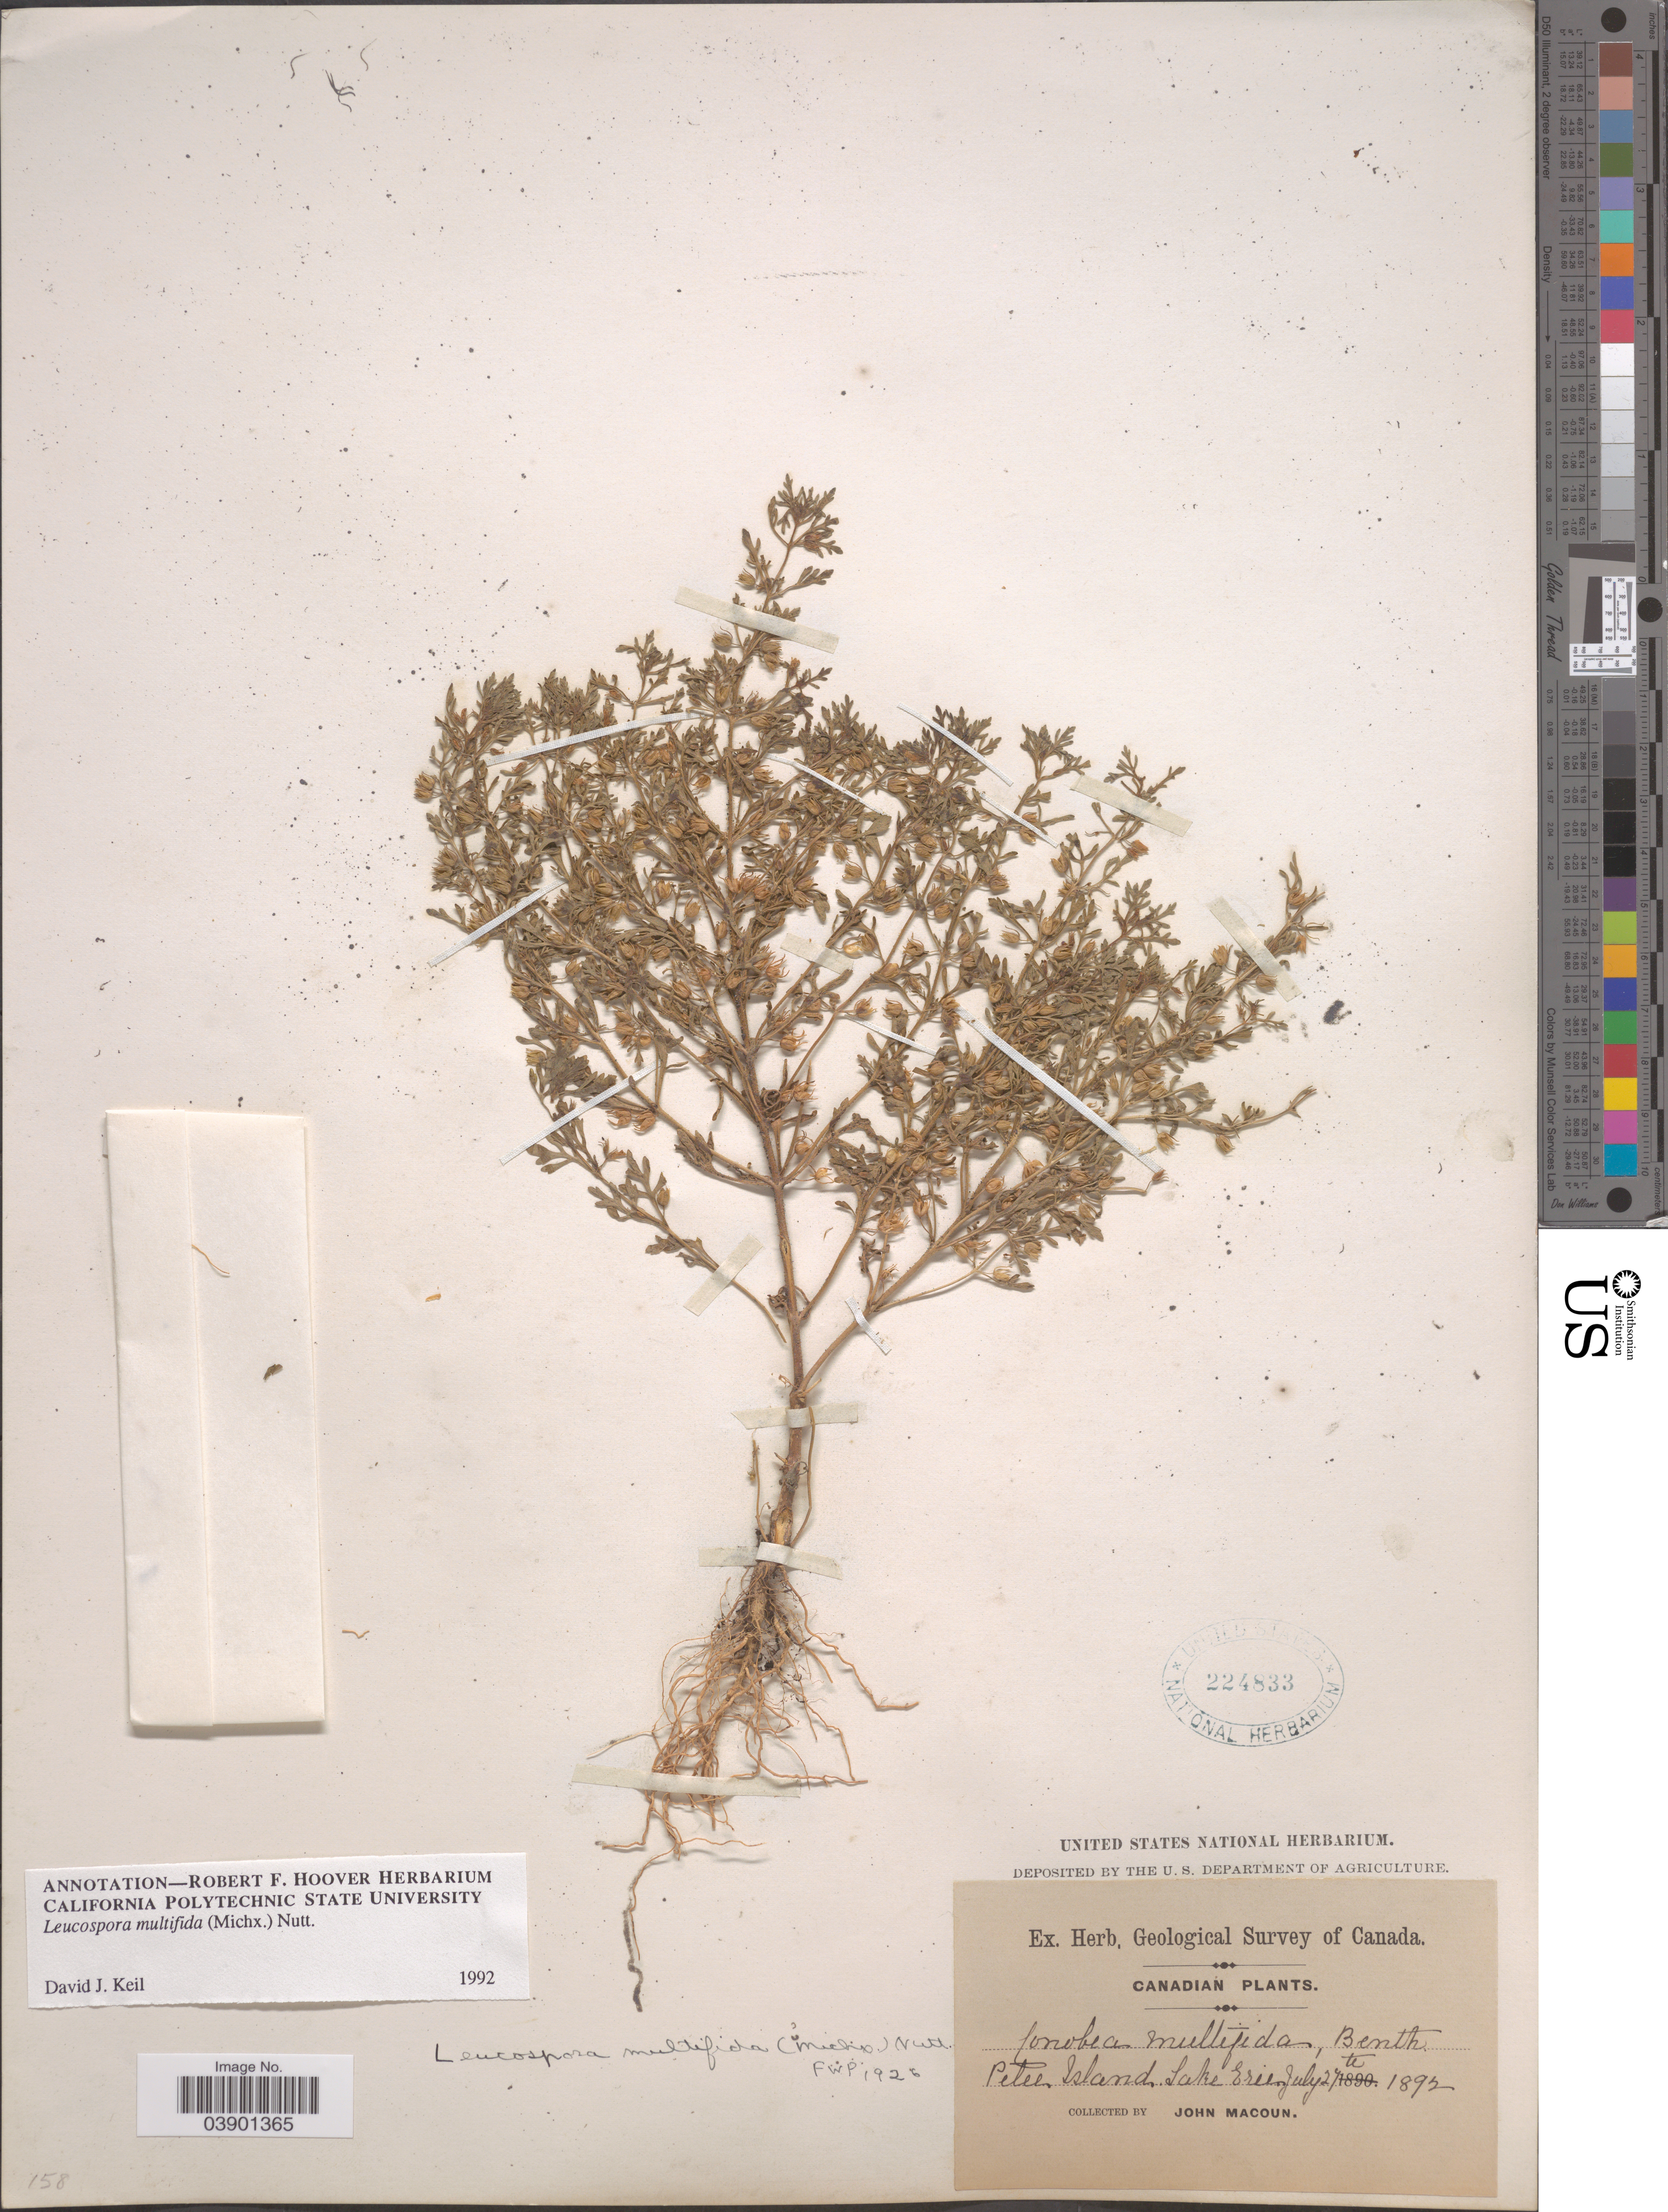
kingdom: Plantae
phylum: Tracheophyta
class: Magnoliopsida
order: Lamiales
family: Plantaginaceae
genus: Leucospora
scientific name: Leucospora multifida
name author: (Michx.) Nutt.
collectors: J. Macoun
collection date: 1892-07-27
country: Canada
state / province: Ontario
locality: Pelee Island, Lake Erie.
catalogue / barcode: US 224833